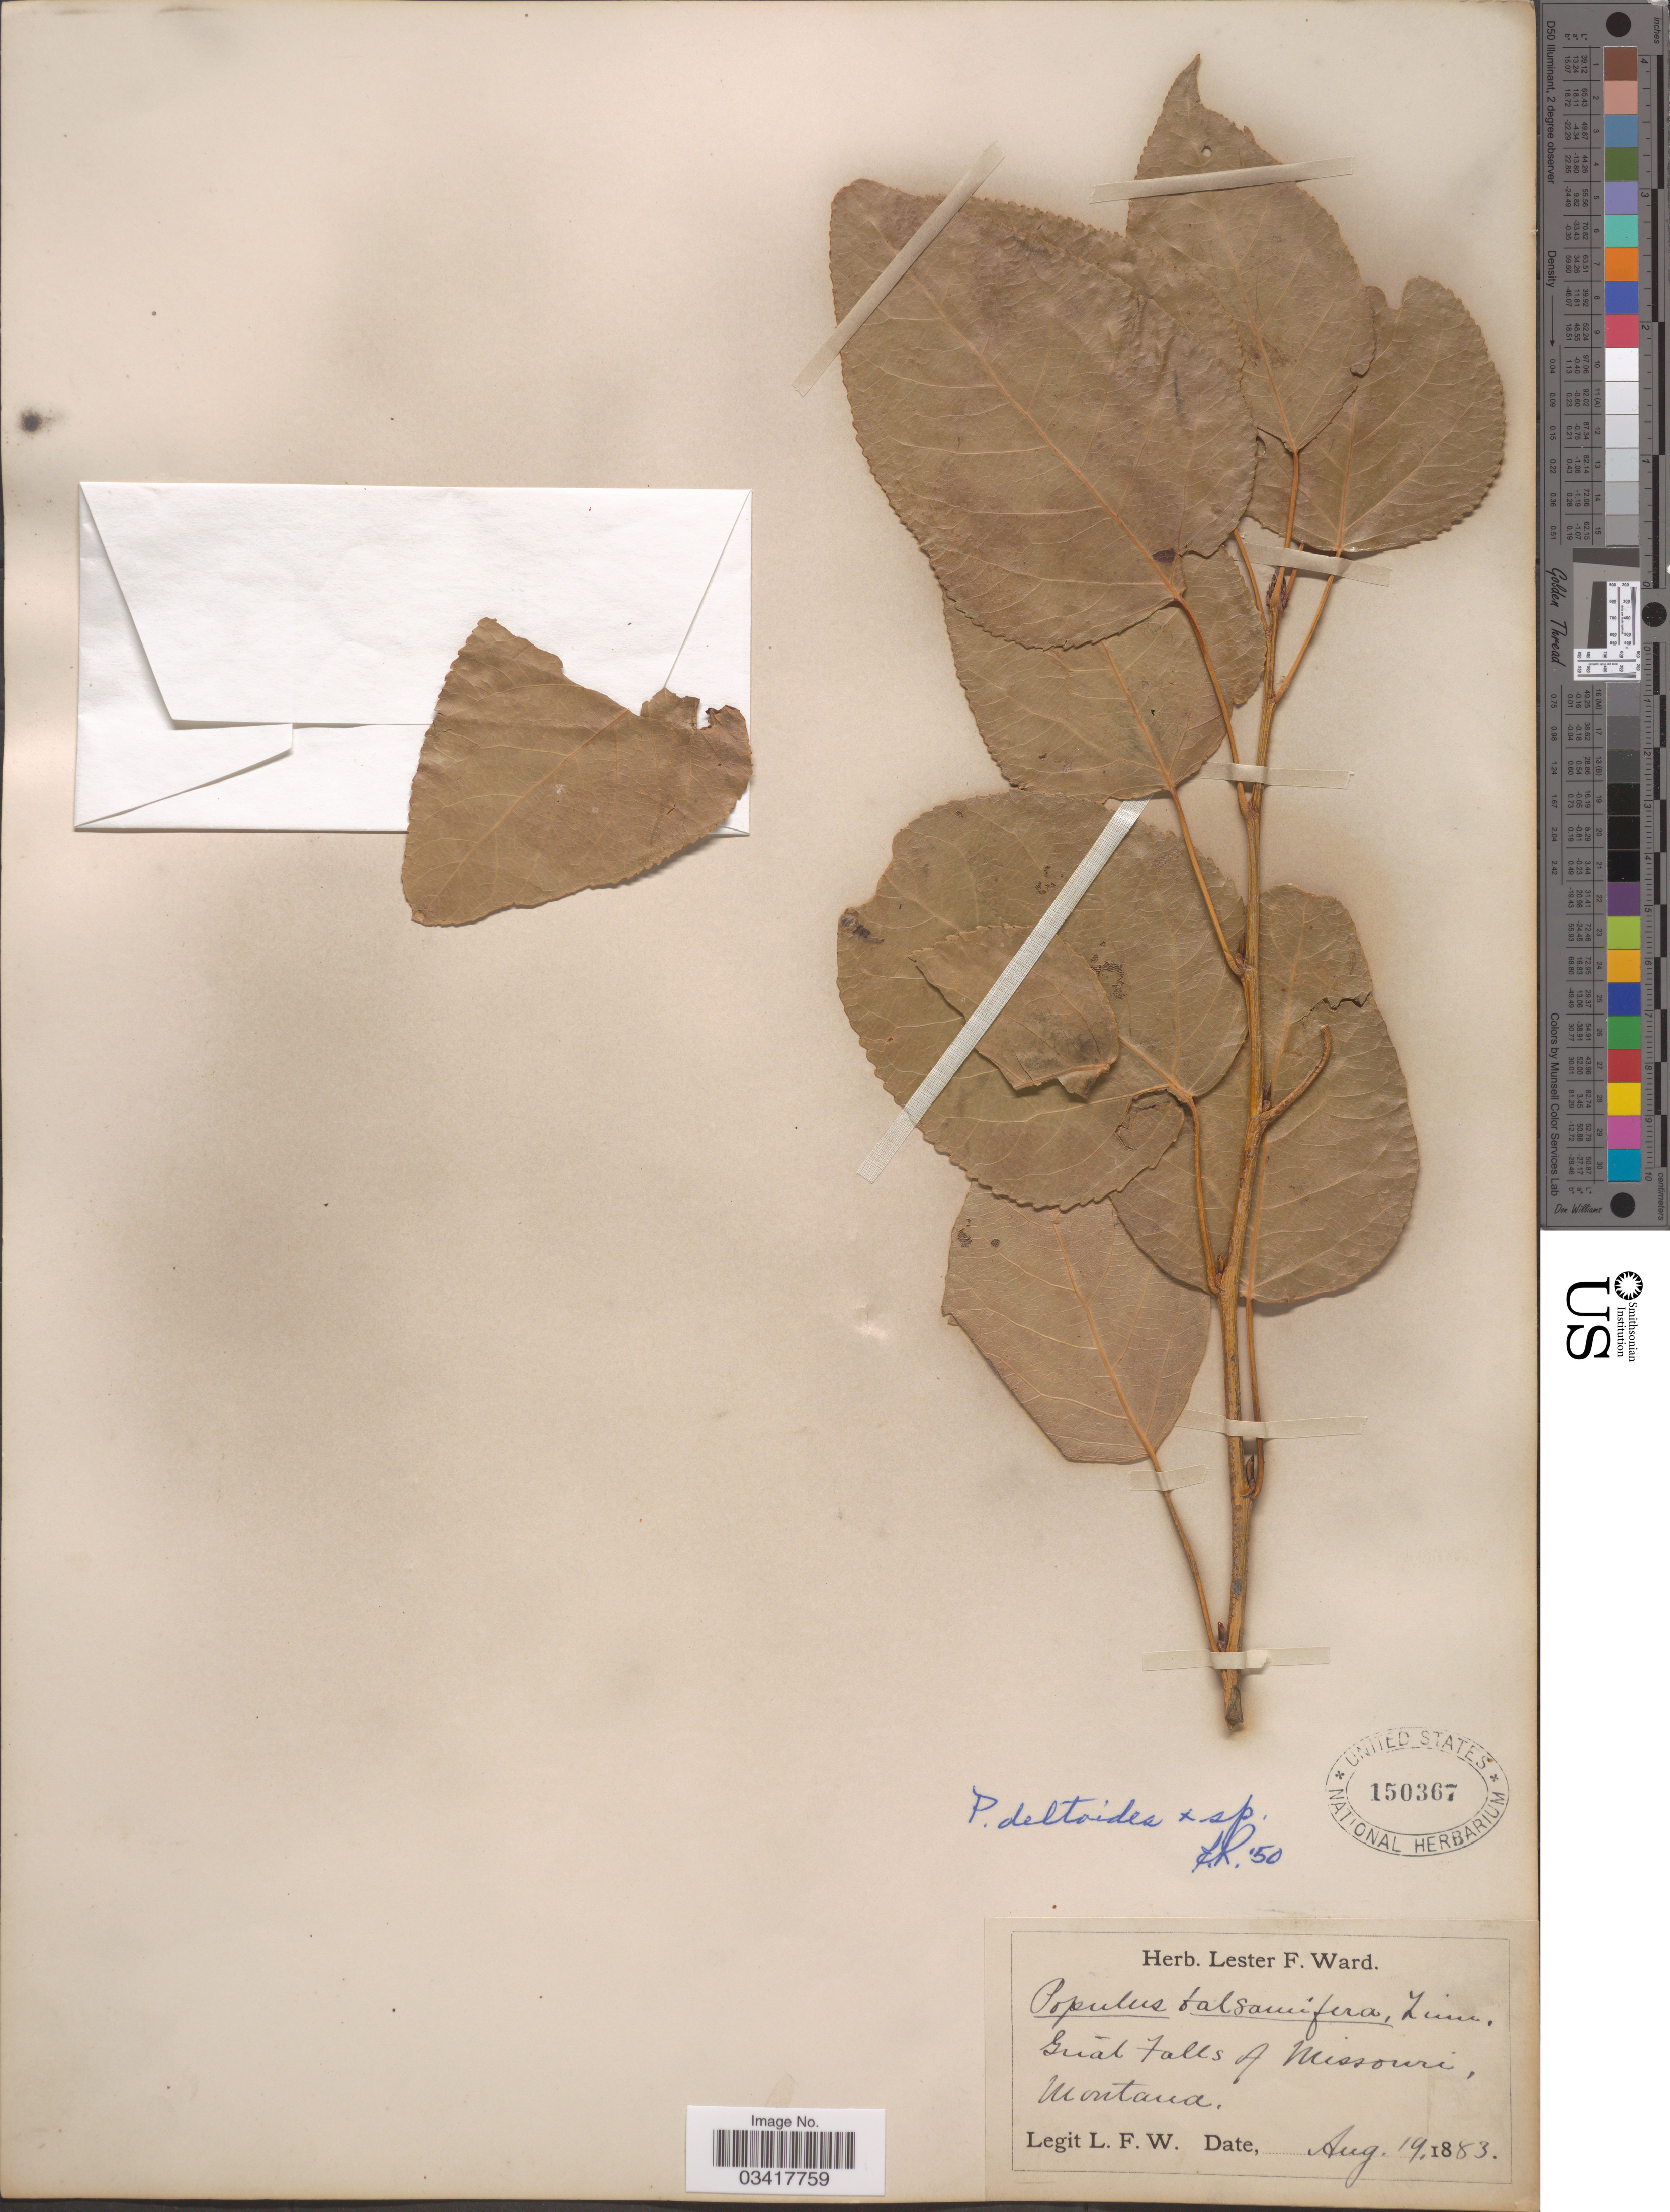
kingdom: Plantae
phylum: Tracheophyta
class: Magnoliopsida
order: Malpighiales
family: Salicaceae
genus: Populus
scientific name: Populus balsamifera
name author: L.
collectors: L. F. Ward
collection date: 1883-08-19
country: United States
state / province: Montana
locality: Great Falls of Missouri.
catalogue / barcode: US 150367